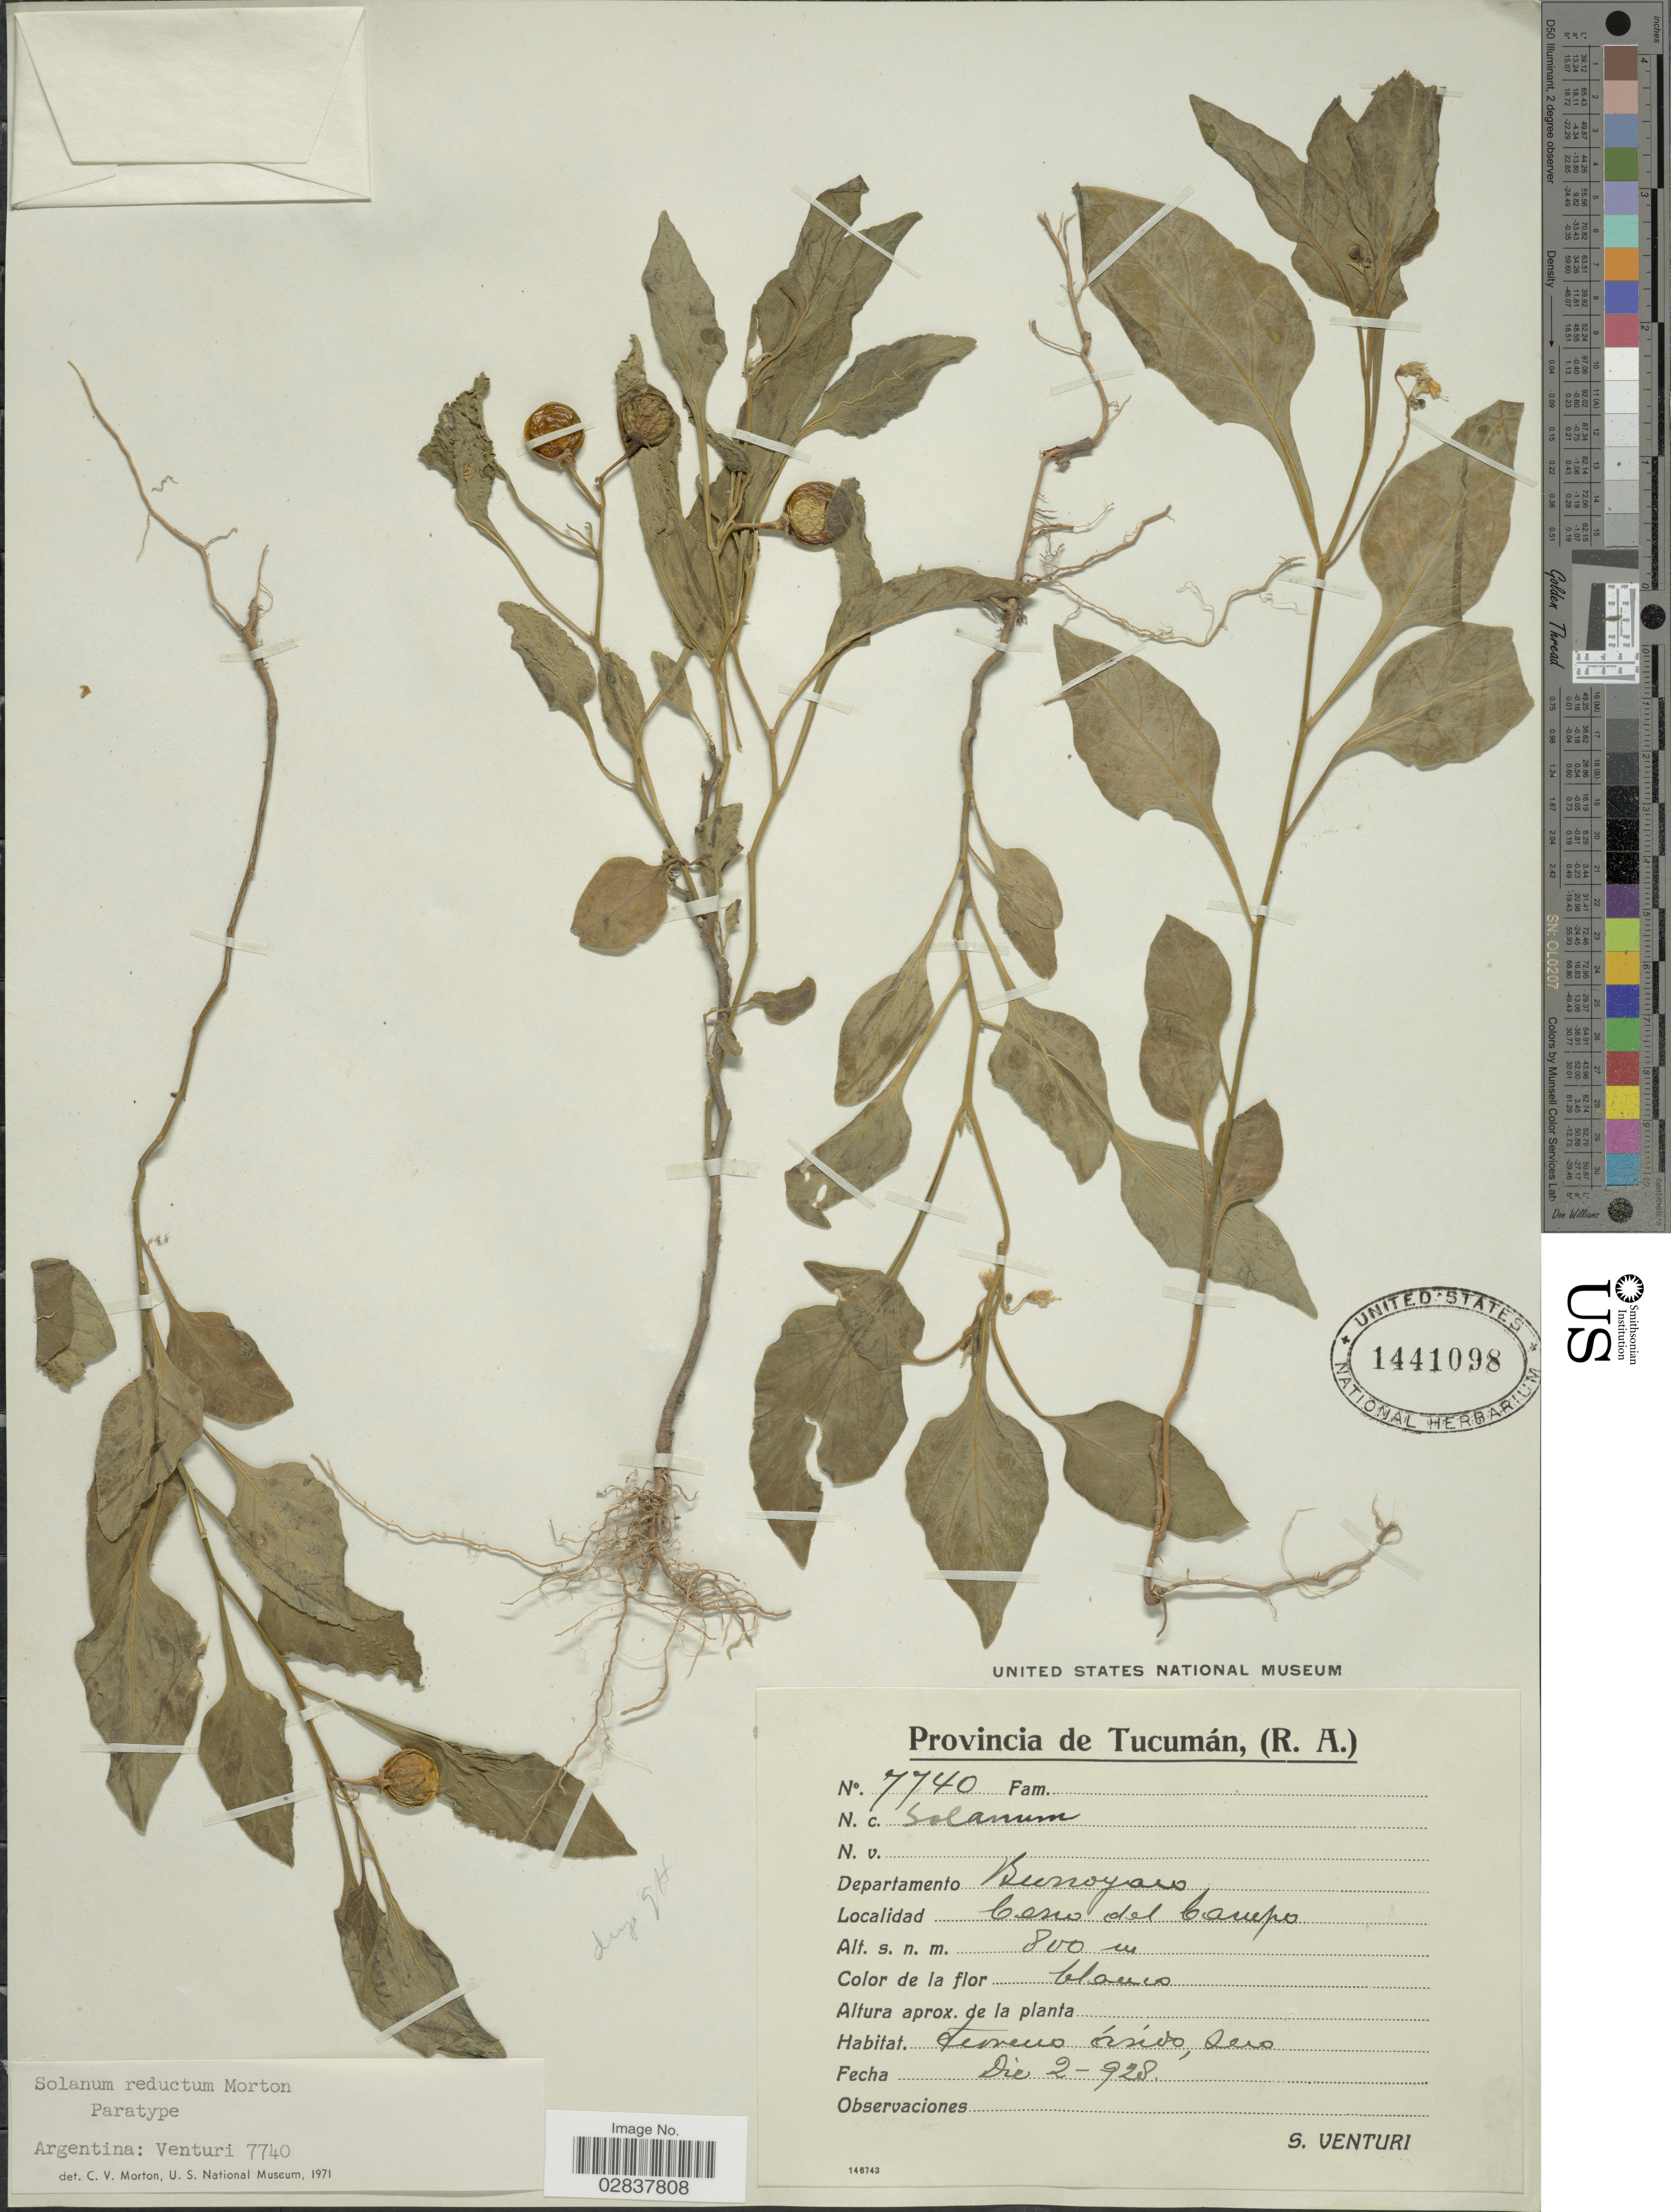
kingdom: Plantae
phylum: Tracheophyta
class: Magnoliopsida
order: Solanales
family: Solanaceae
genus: Solanum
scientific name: Solanum reductum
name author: C.V. Morton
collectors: S. Venturi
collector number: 7740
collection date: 1928-12-02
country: Argentina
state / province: Tucuman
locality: (R.A.), Departamento Burruyacú. Cerro del Campo.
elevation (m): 800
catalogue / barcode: US 1441098